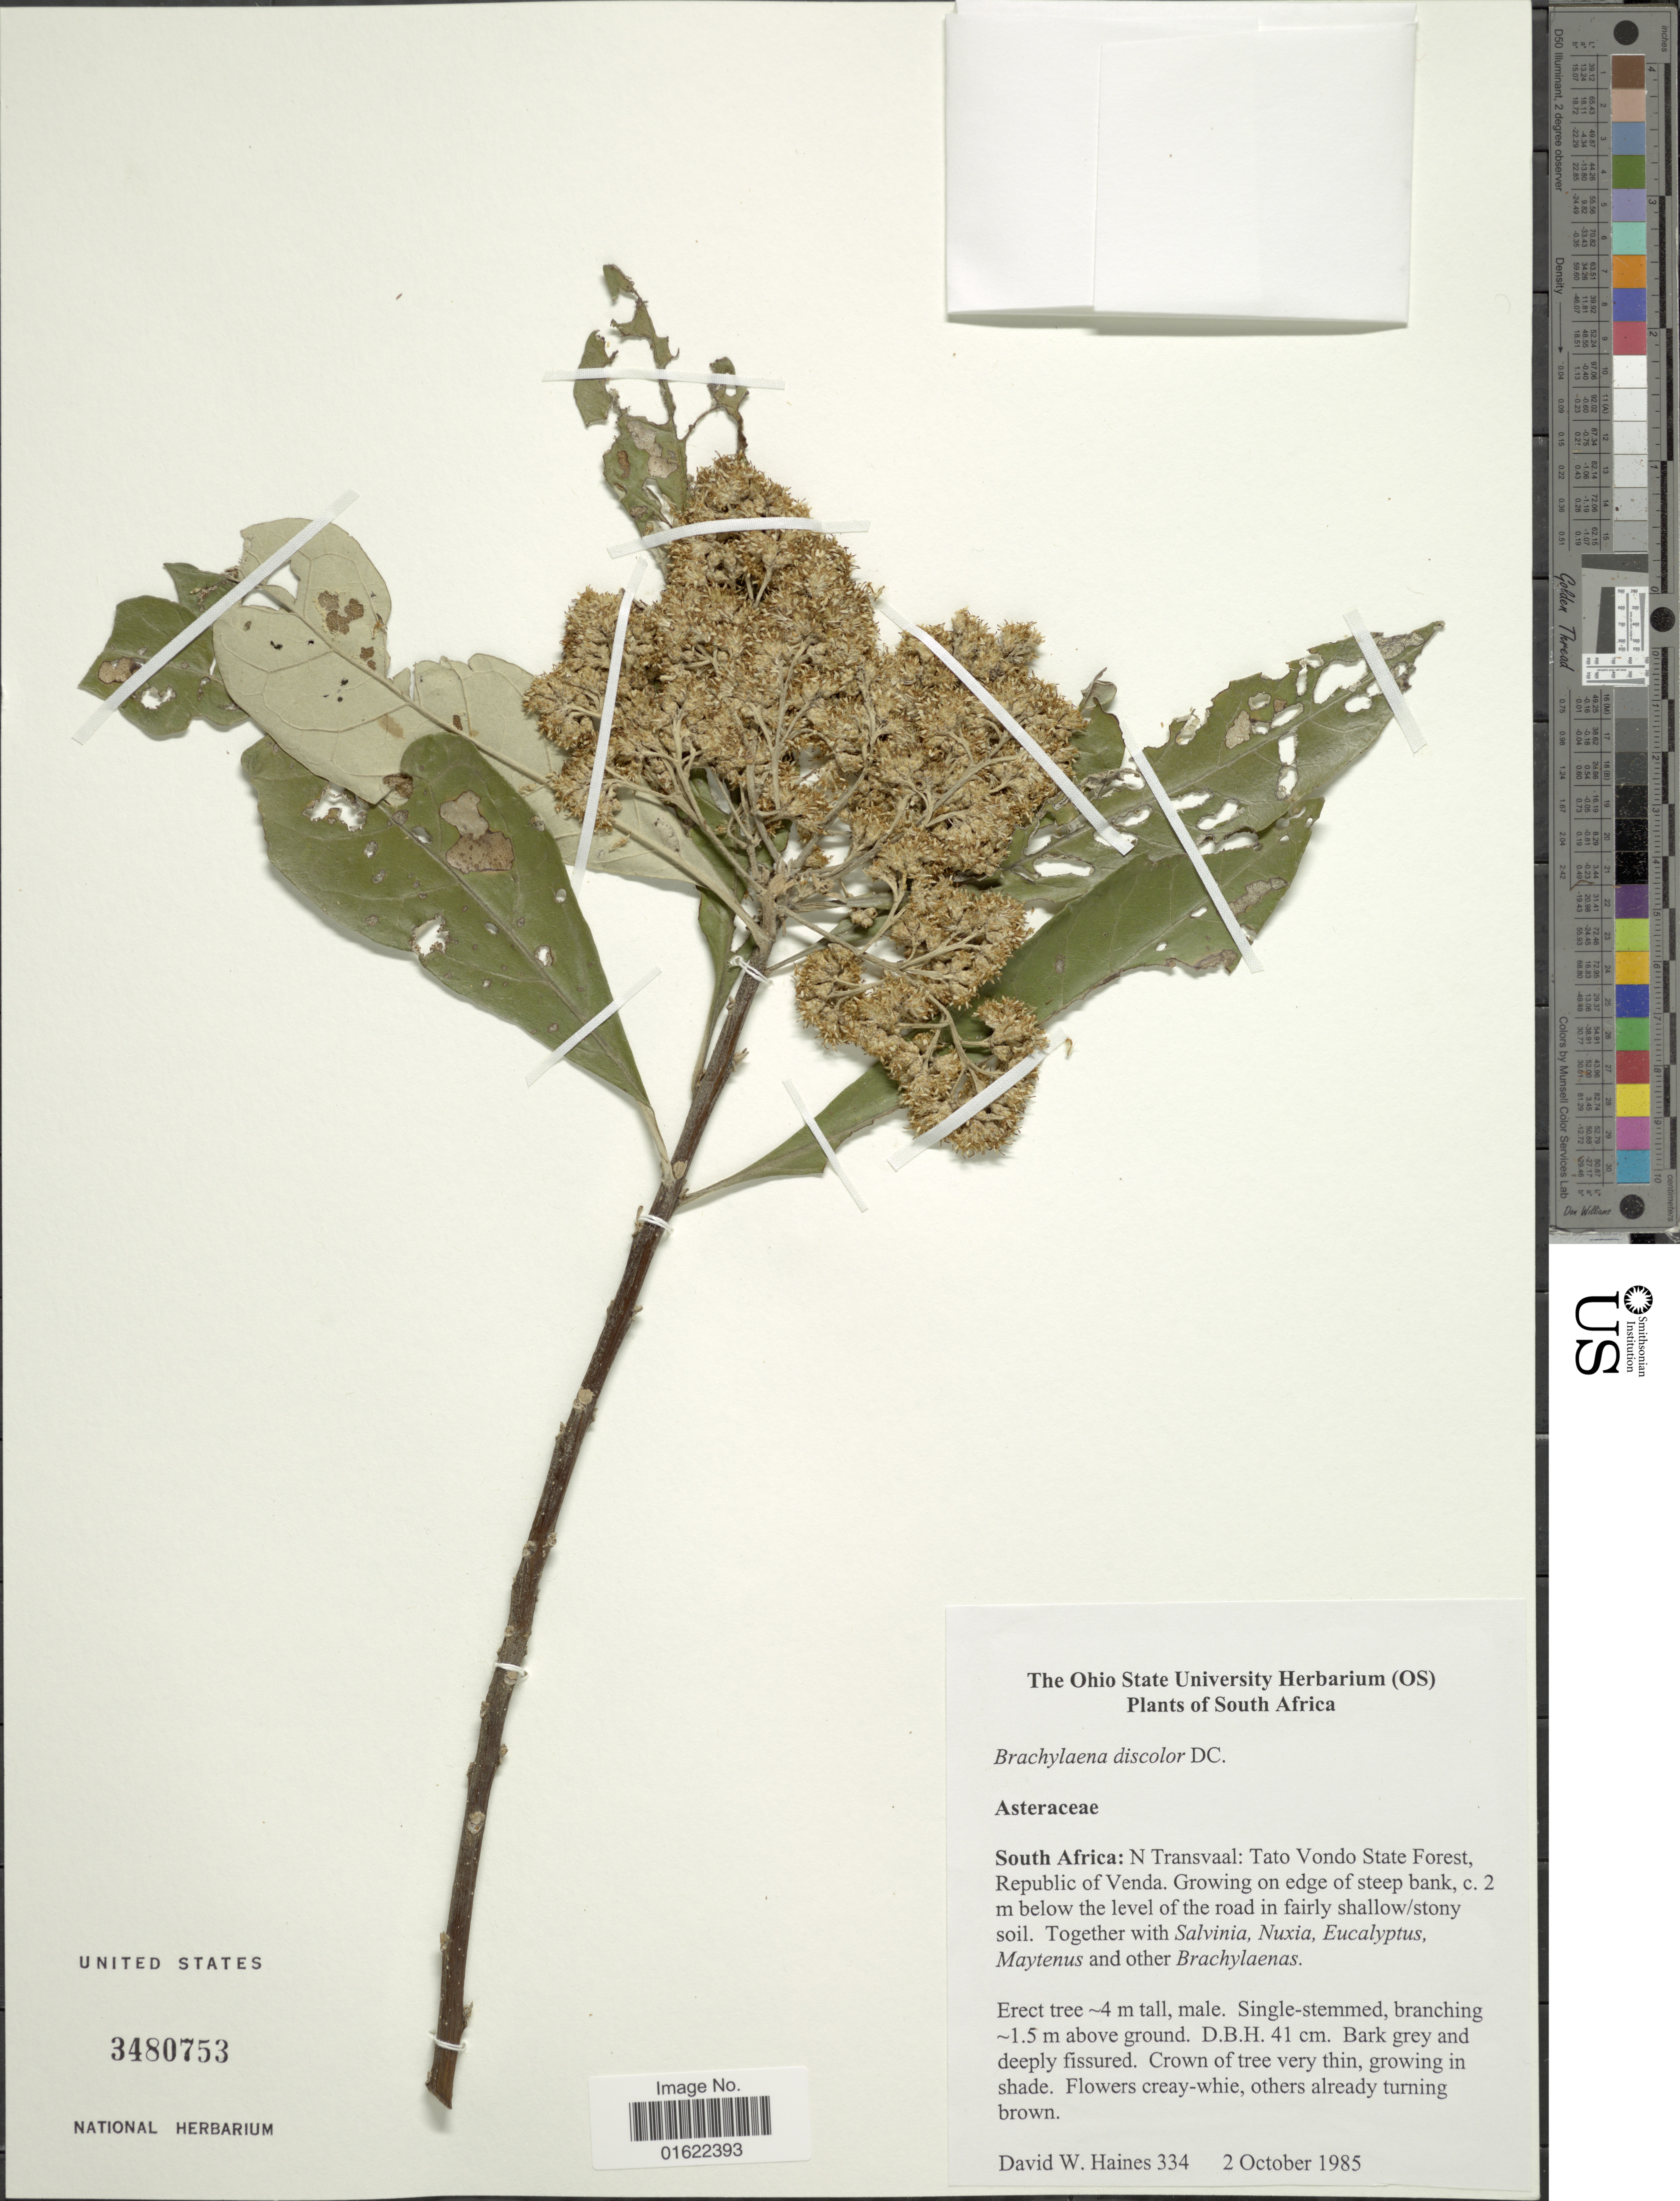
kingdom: Plantae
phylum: Tracheophyta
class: Magnoliopsida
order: Asterales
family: Asteraceae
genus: Brachylaena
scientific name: Brachylaena discolor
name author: DC.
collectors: D. Haines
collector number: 334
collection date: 1985-10-02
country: South Africa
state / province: Limpopo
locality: N Transvaal: Tato Vondo State Forest, Republic of Venda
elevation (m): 2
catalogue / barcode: US 3480753